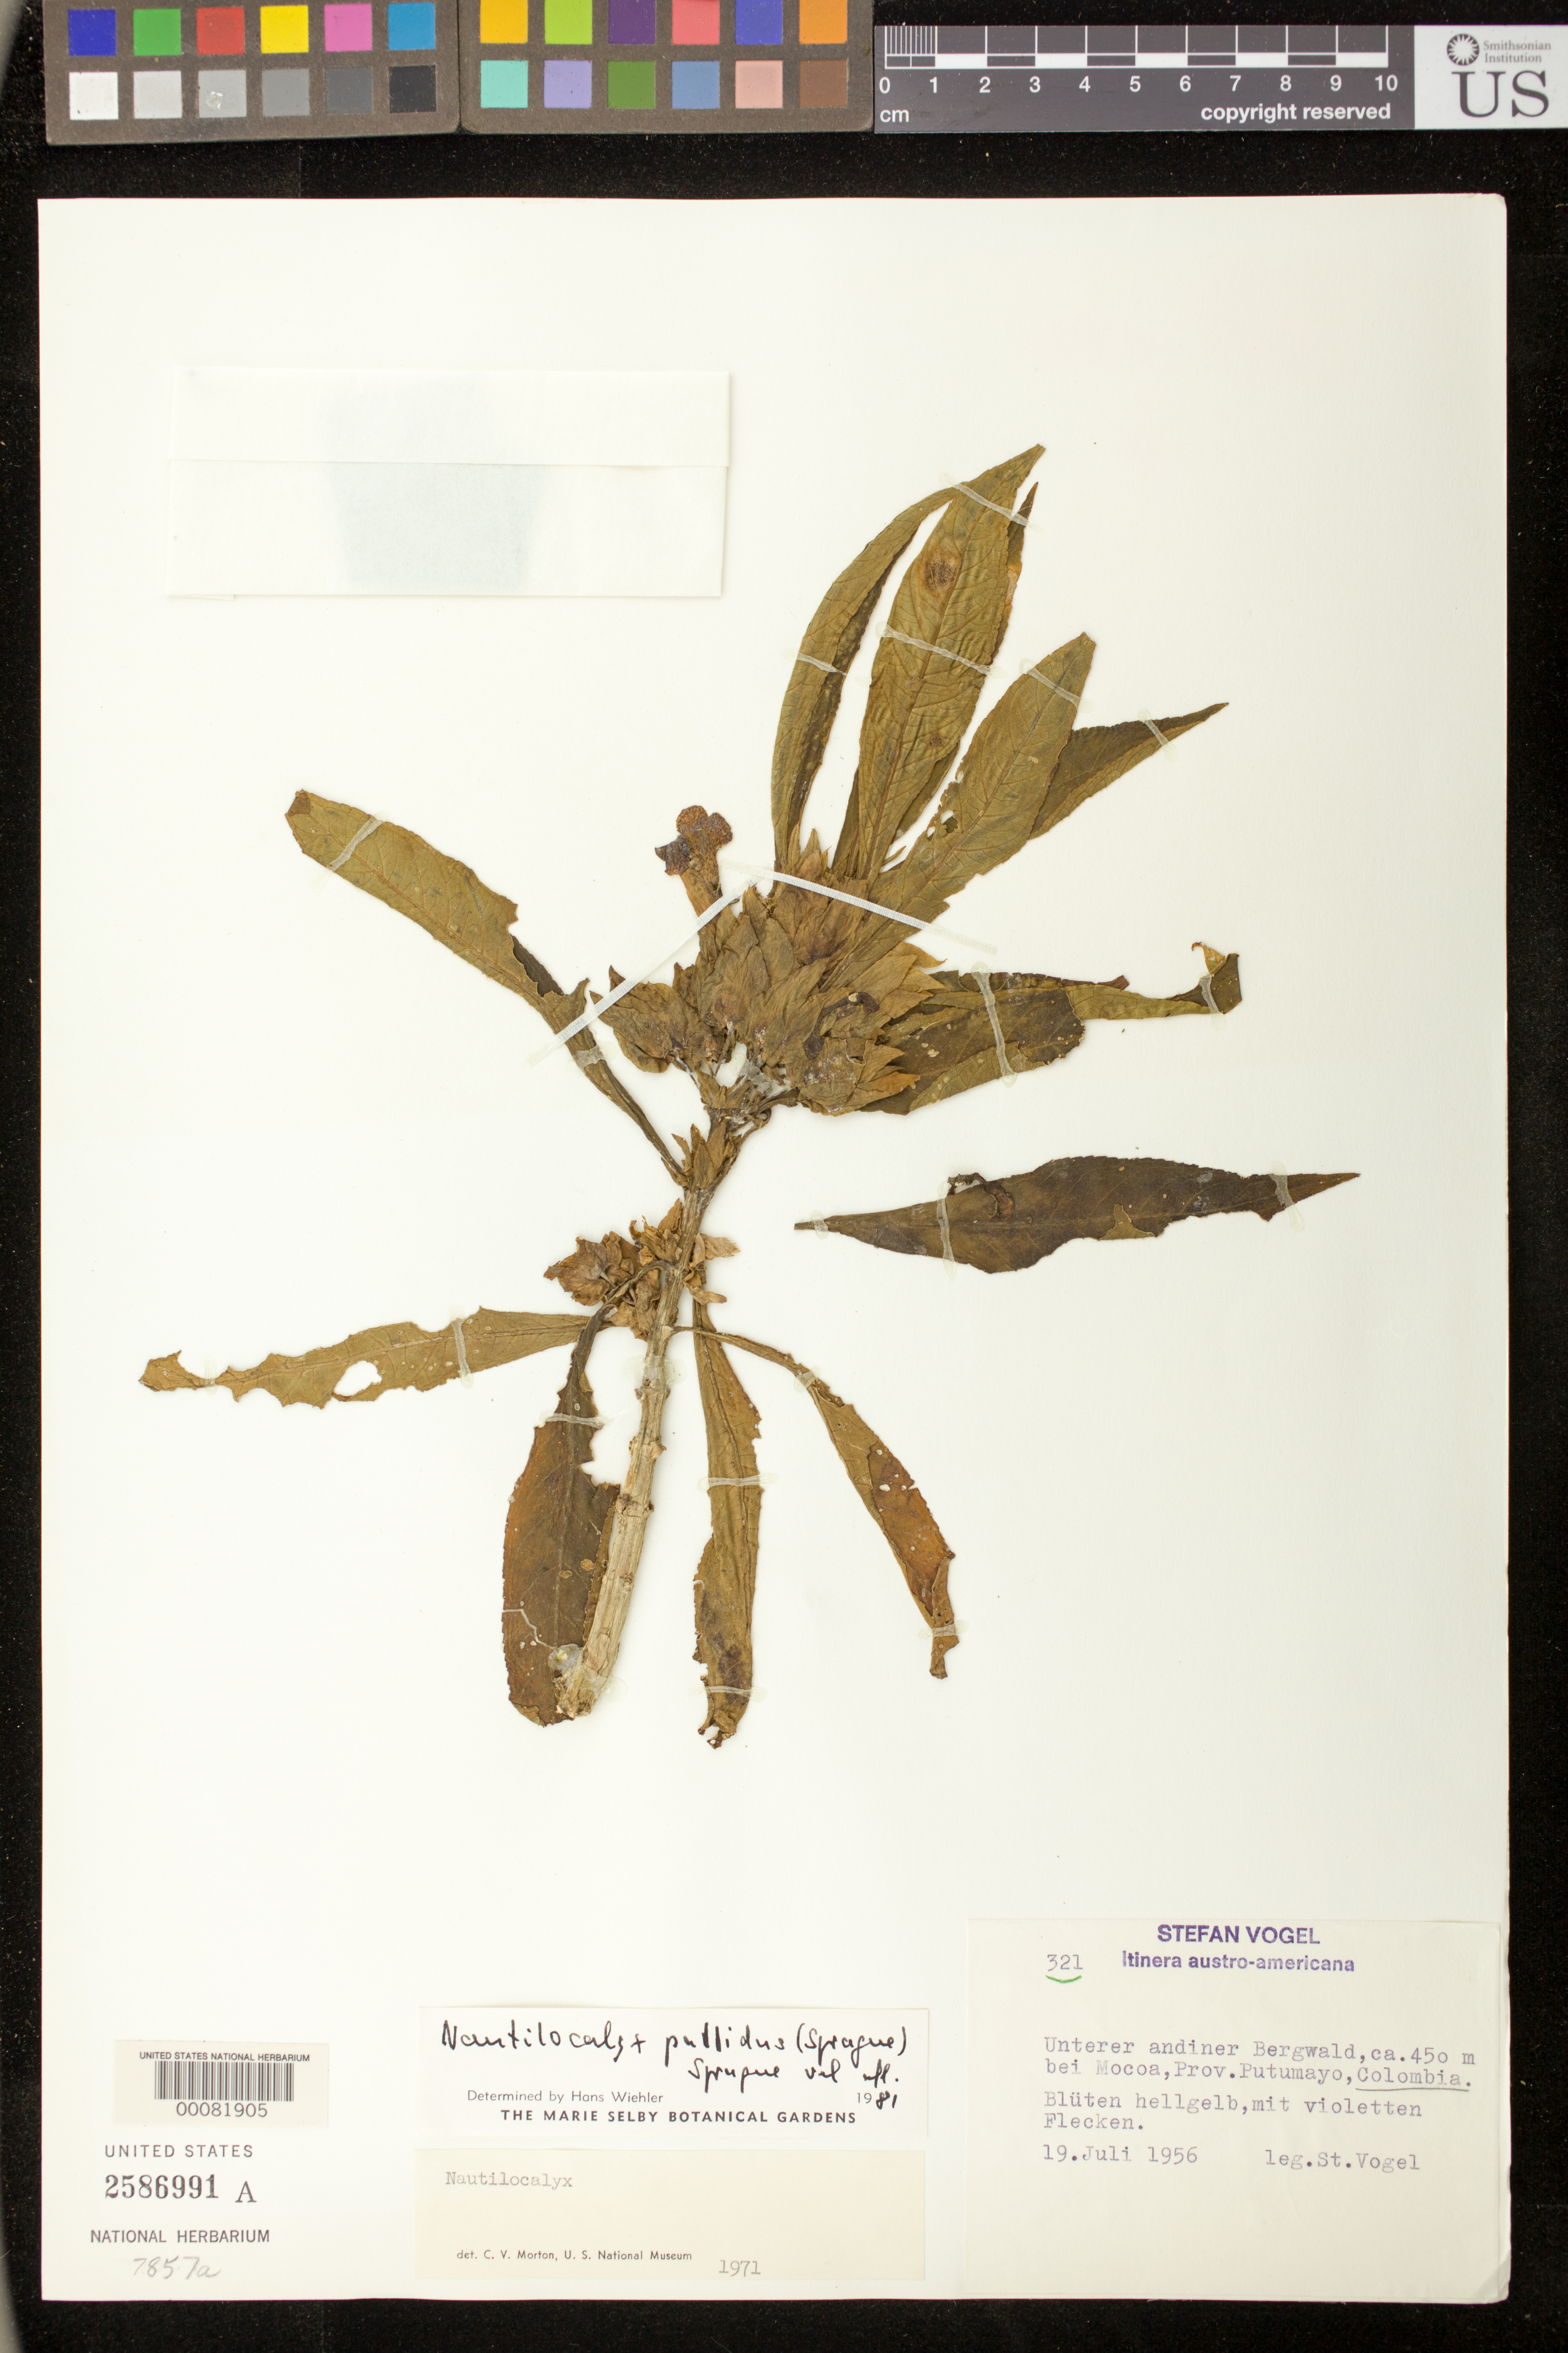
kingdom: Plantae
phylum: Tracheophyta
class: Magnoliopsida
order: Lamiales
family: Gesneriaceae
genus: Nautilocalyx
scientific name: Nautilocalyx pallidus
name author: (Sprague) C. Sprague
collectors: S. Vogel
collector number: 321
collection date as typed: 19 Jul 1956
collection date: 1956-07-19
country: Colombia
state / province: Putumayo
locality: By Mocoa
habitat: Mountain forest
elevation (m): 450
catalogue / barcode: US 2586991A